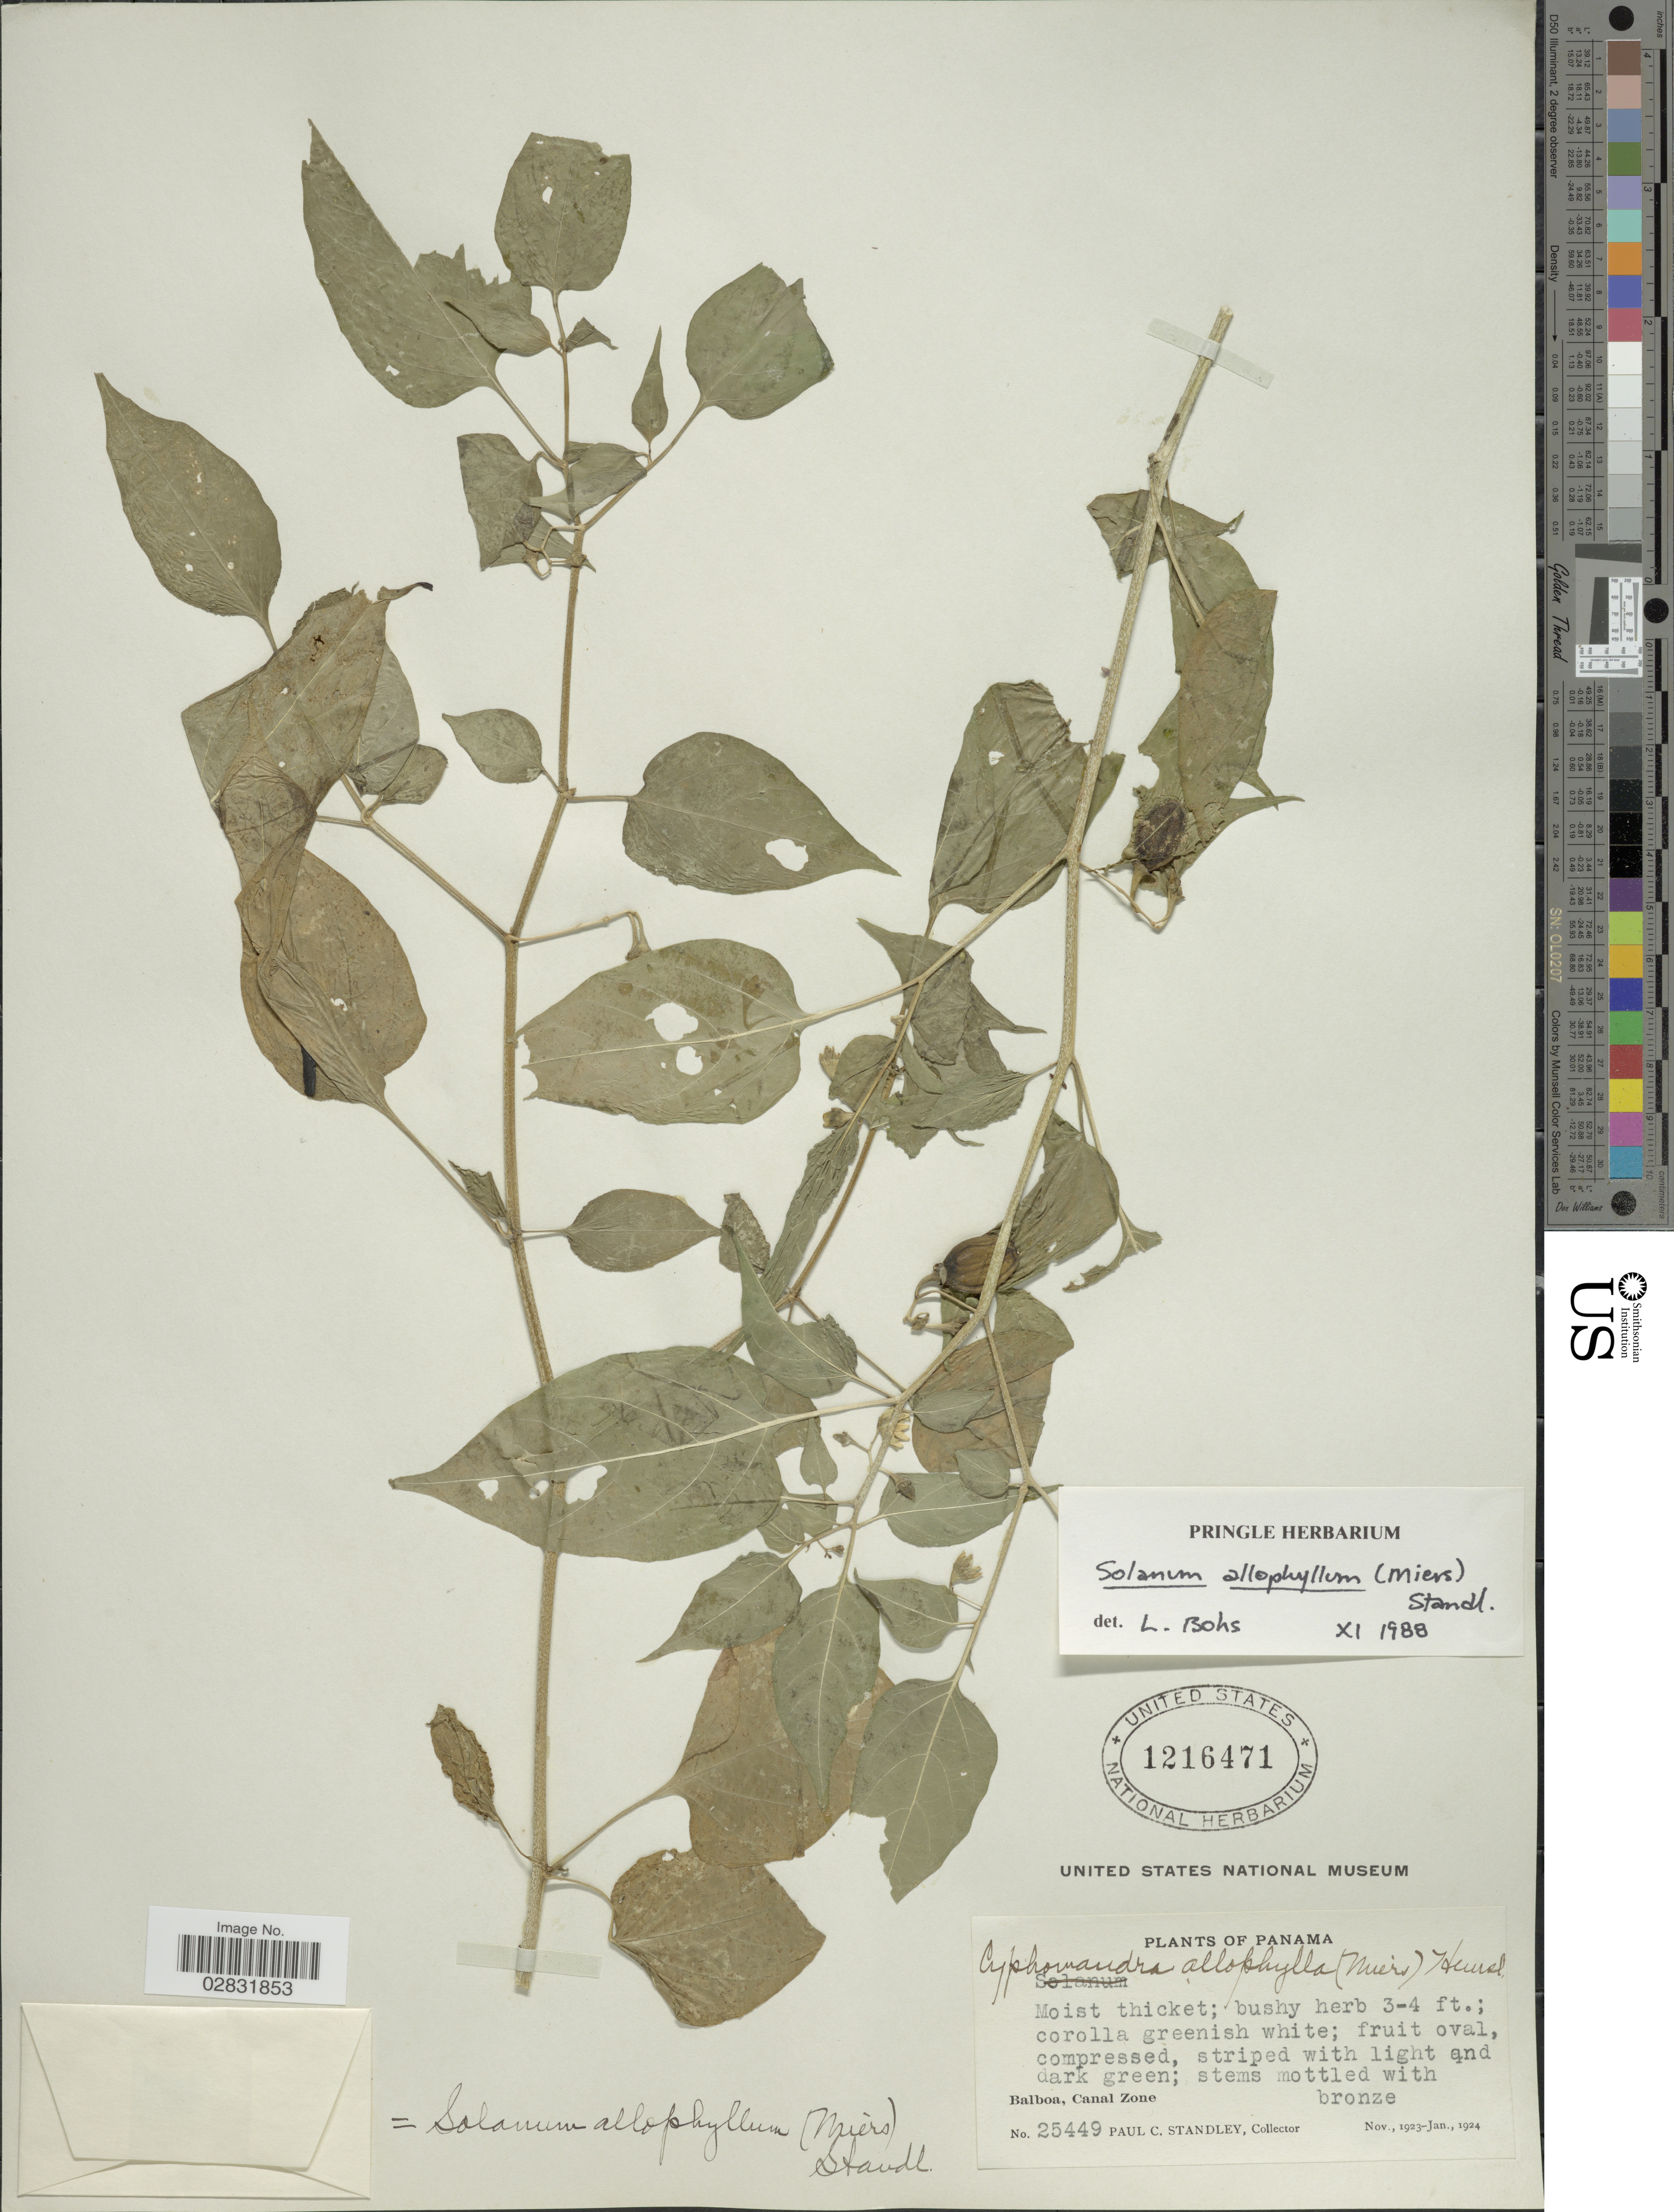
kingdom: Plantae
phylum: Tracheophyta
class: Magnoliopsida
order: Solanales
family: Solanaceae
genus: Solanum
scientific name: Solanum allophyllum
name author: (Miers) Sendtn.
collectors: P. C. Standley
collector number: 25449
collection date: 1923-11/1924-01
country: Panama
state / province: Colón / Panamá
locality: Balboa, Canal Zone.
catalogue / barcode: US 1216471